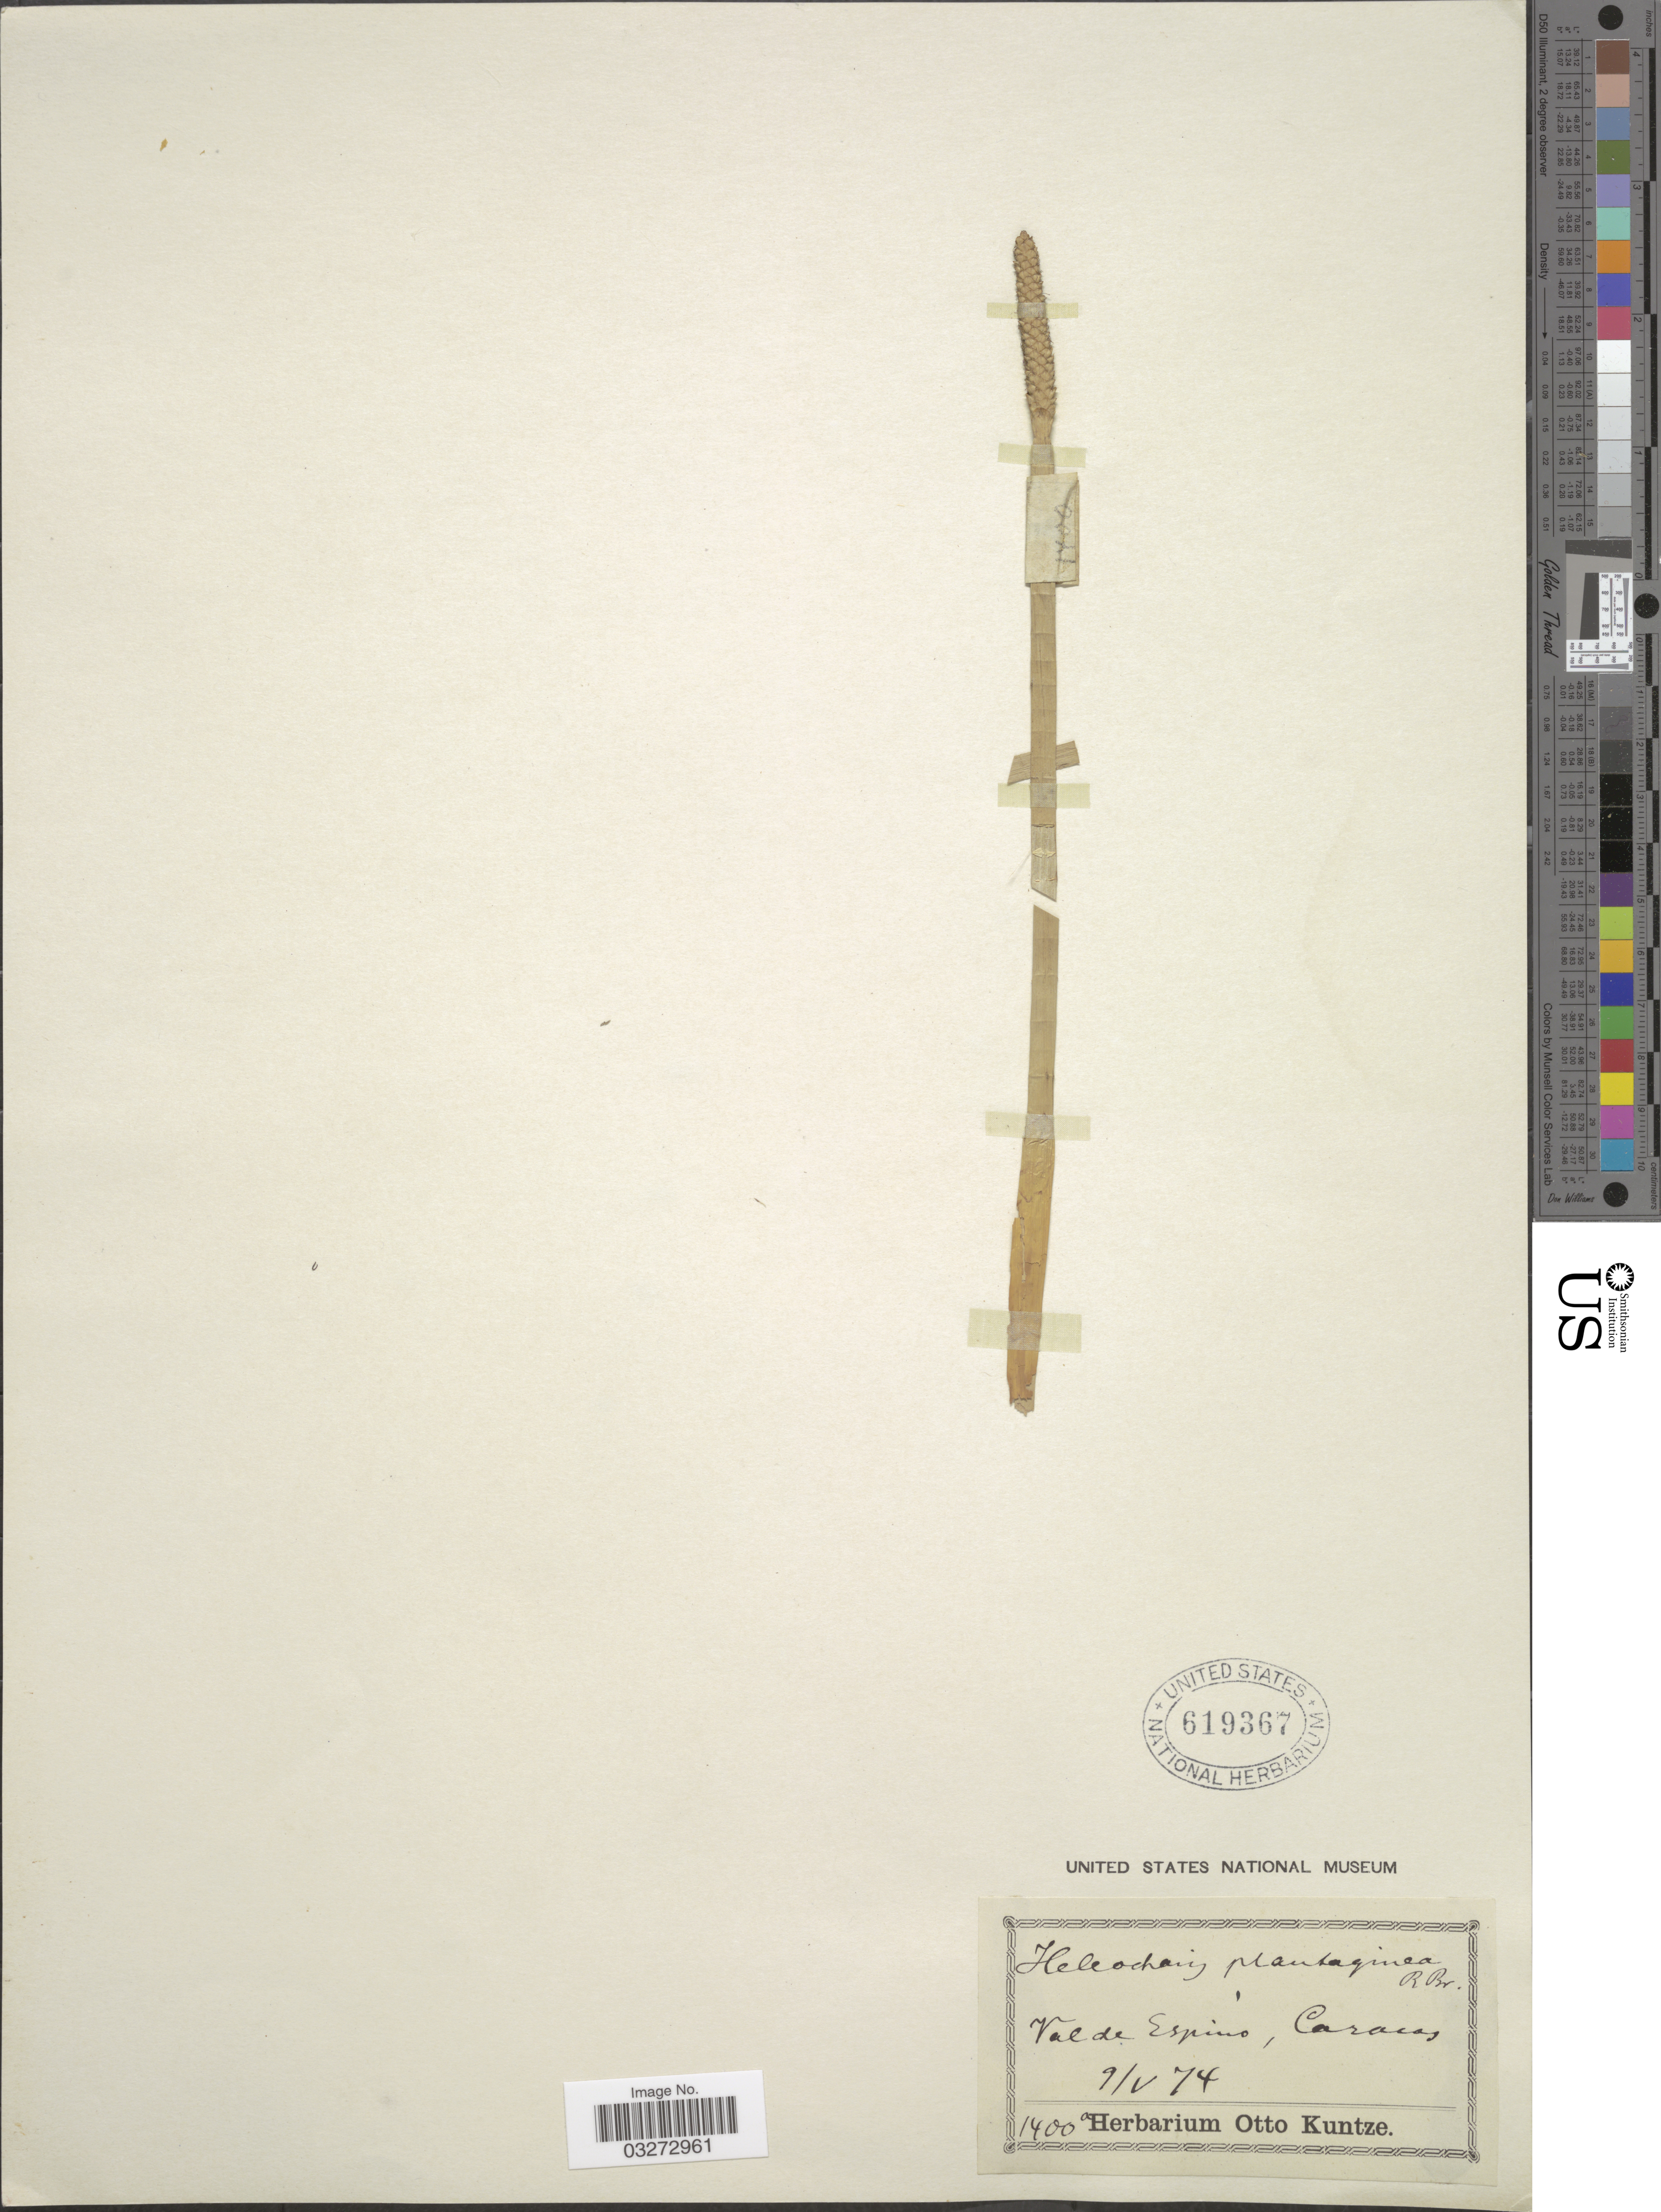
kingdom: Plantae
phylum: Tracheophyta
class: Liliopsida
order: Poales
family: Cyperaceae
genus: Eleocharis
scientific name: Eleocharis interstincta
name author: (Vahl) Roem. & Schult.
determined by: Strong, Mark T., (BOT), Smithsonian Institution - National Museum of Natural History (UNITED STATES)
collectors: ex herb. Otto Kuntze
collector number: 1400a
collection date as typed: Transcribed d/m/y: 9/5/74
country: Venezuela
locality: Val de Espino, Caracas.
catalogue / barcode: US 619367